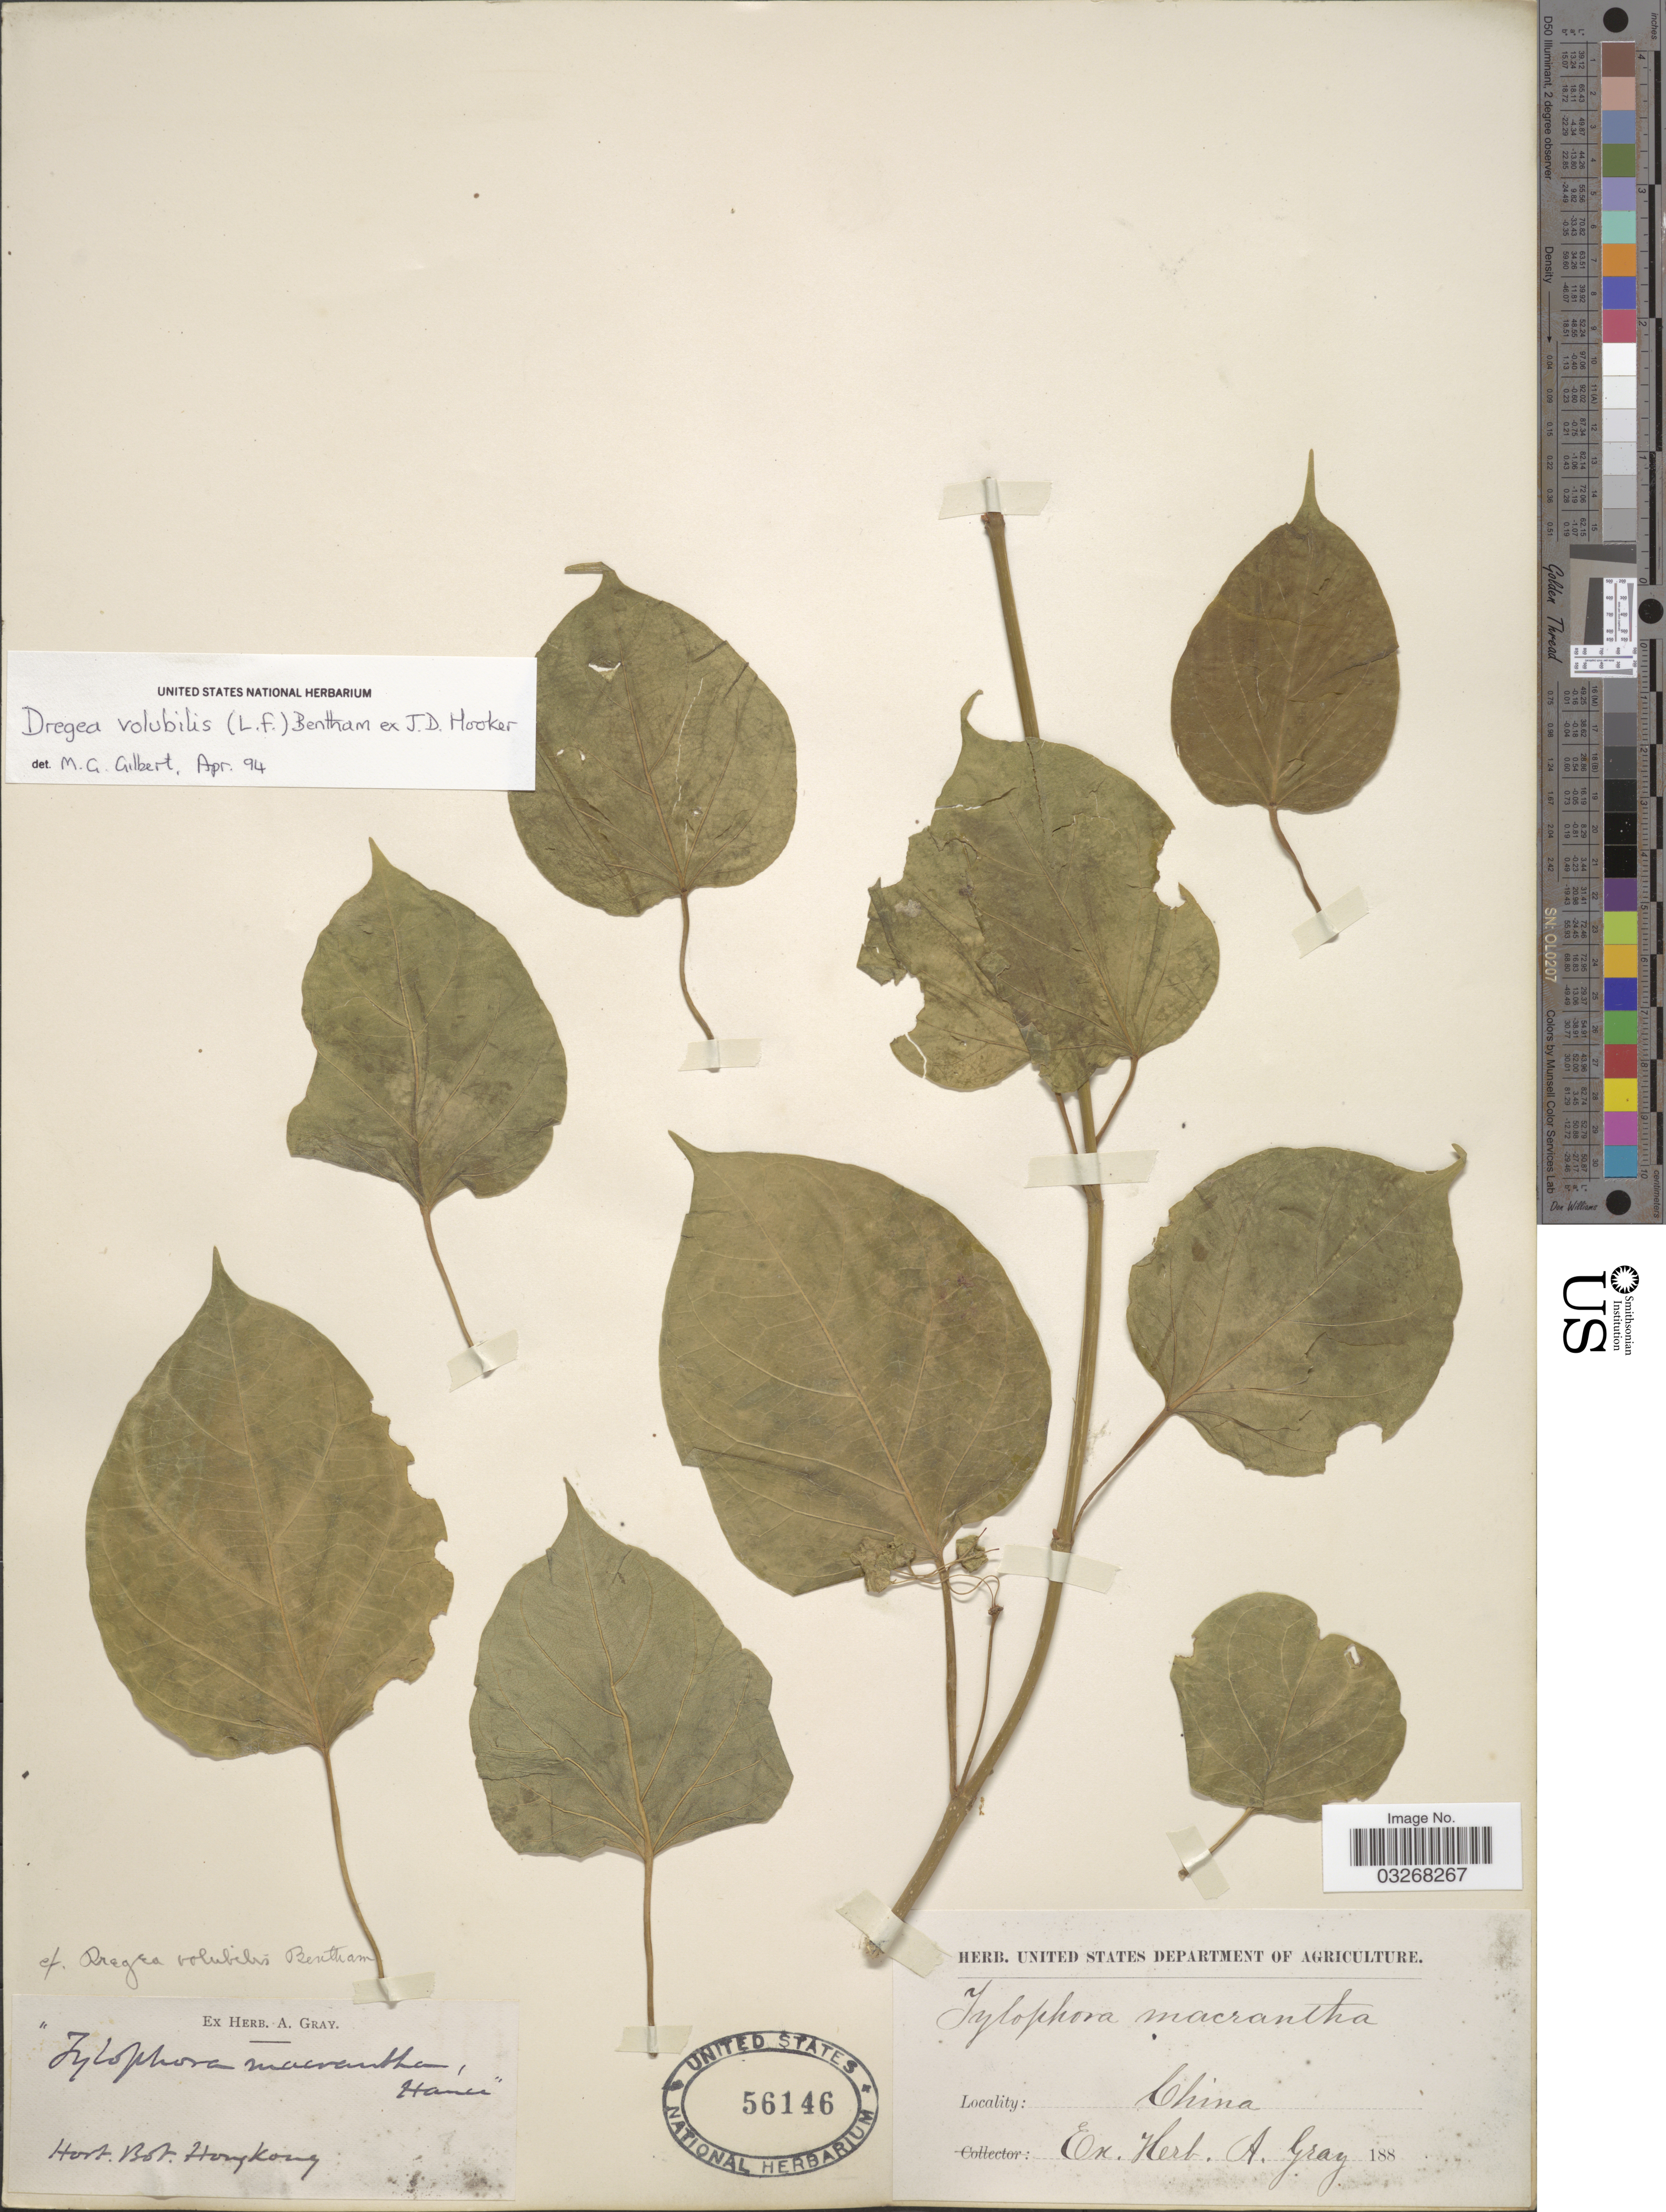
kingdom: Plantae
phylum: Tracheophyta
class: Magnoliopsida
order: Gentianales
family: Apocynaceae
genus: Dregea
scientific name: Dregea volubilis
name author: (L. f.) Benth. ex Hook. f.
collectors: A. Gray (herbarium)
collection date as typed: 188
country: China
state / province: Hong Kong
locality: Hort. Bot. Hong Kong.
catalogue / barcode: US 56146